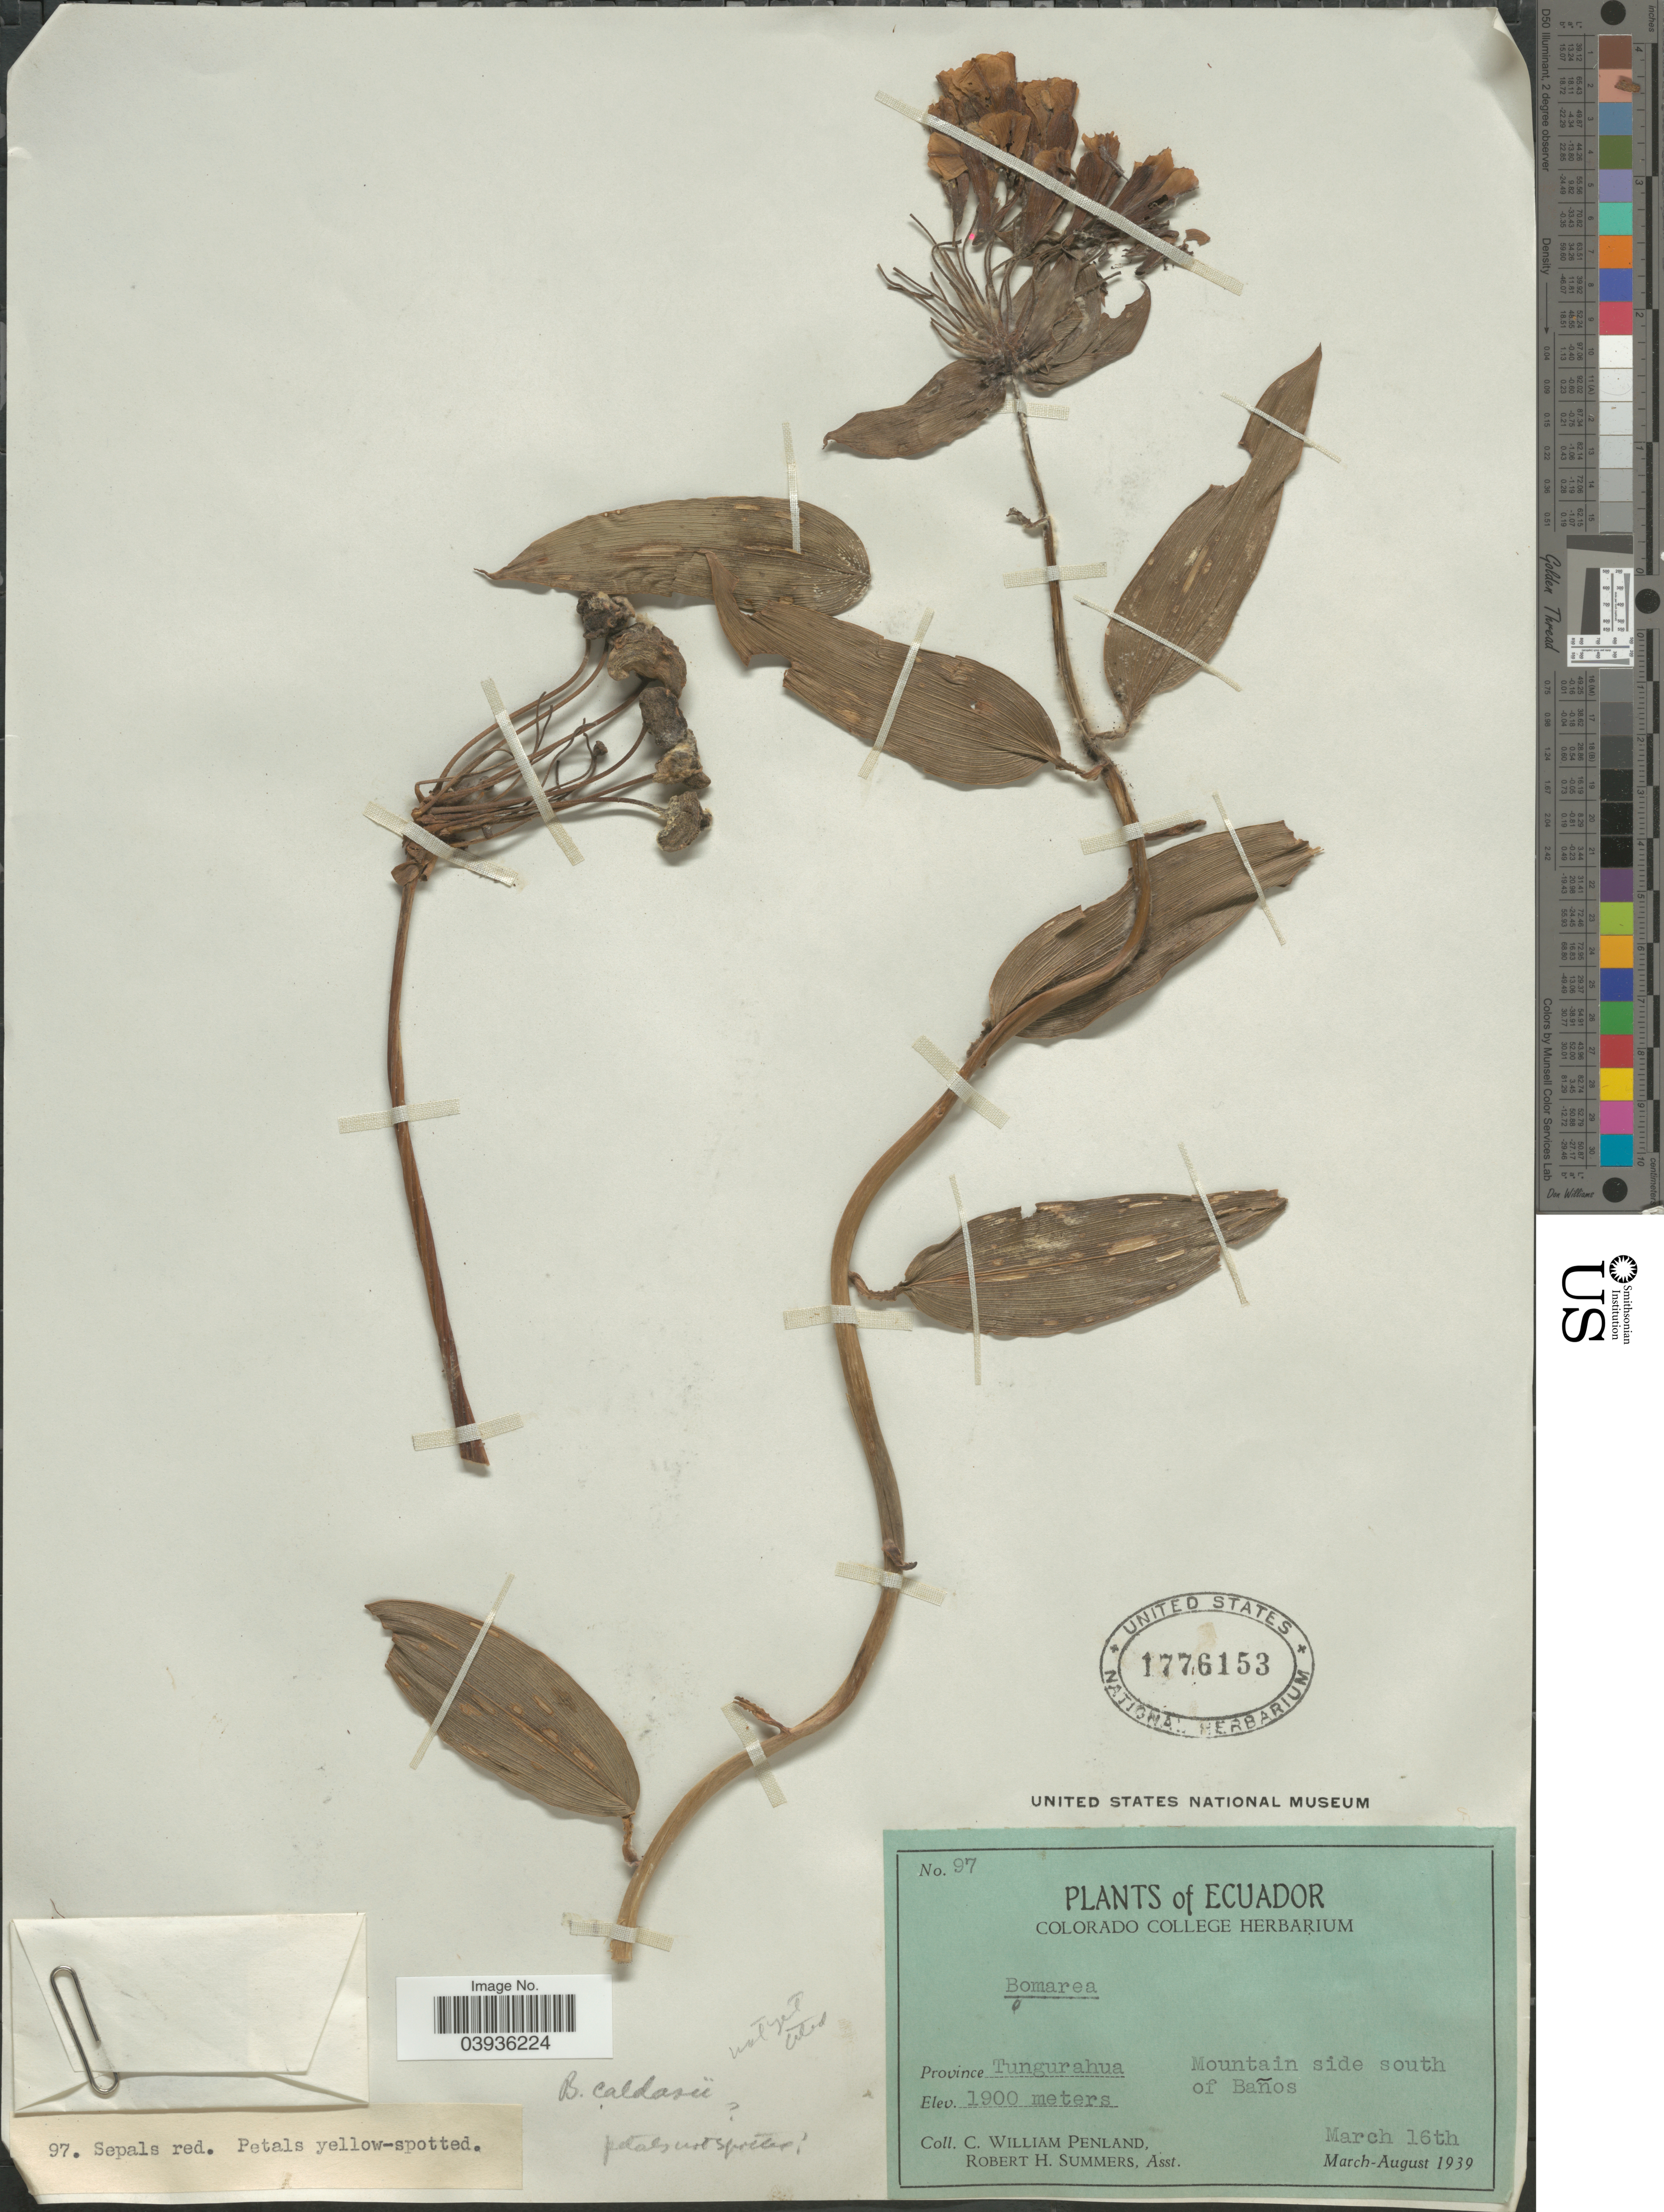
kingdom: Plantae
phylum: Tracheophyta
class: Liliopsida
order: Liliales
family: Alstroemeriaceae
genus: Bomarea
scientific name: Bomarea caldasii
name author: (Kunth) Asch. & Graebener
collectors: C. W. Penland & R. Summers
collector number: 97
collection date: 1939-03-16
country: Ecuador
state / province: Tungurahua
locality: Mountain side south of Baños.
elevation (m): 1900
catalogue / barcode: US 1776153